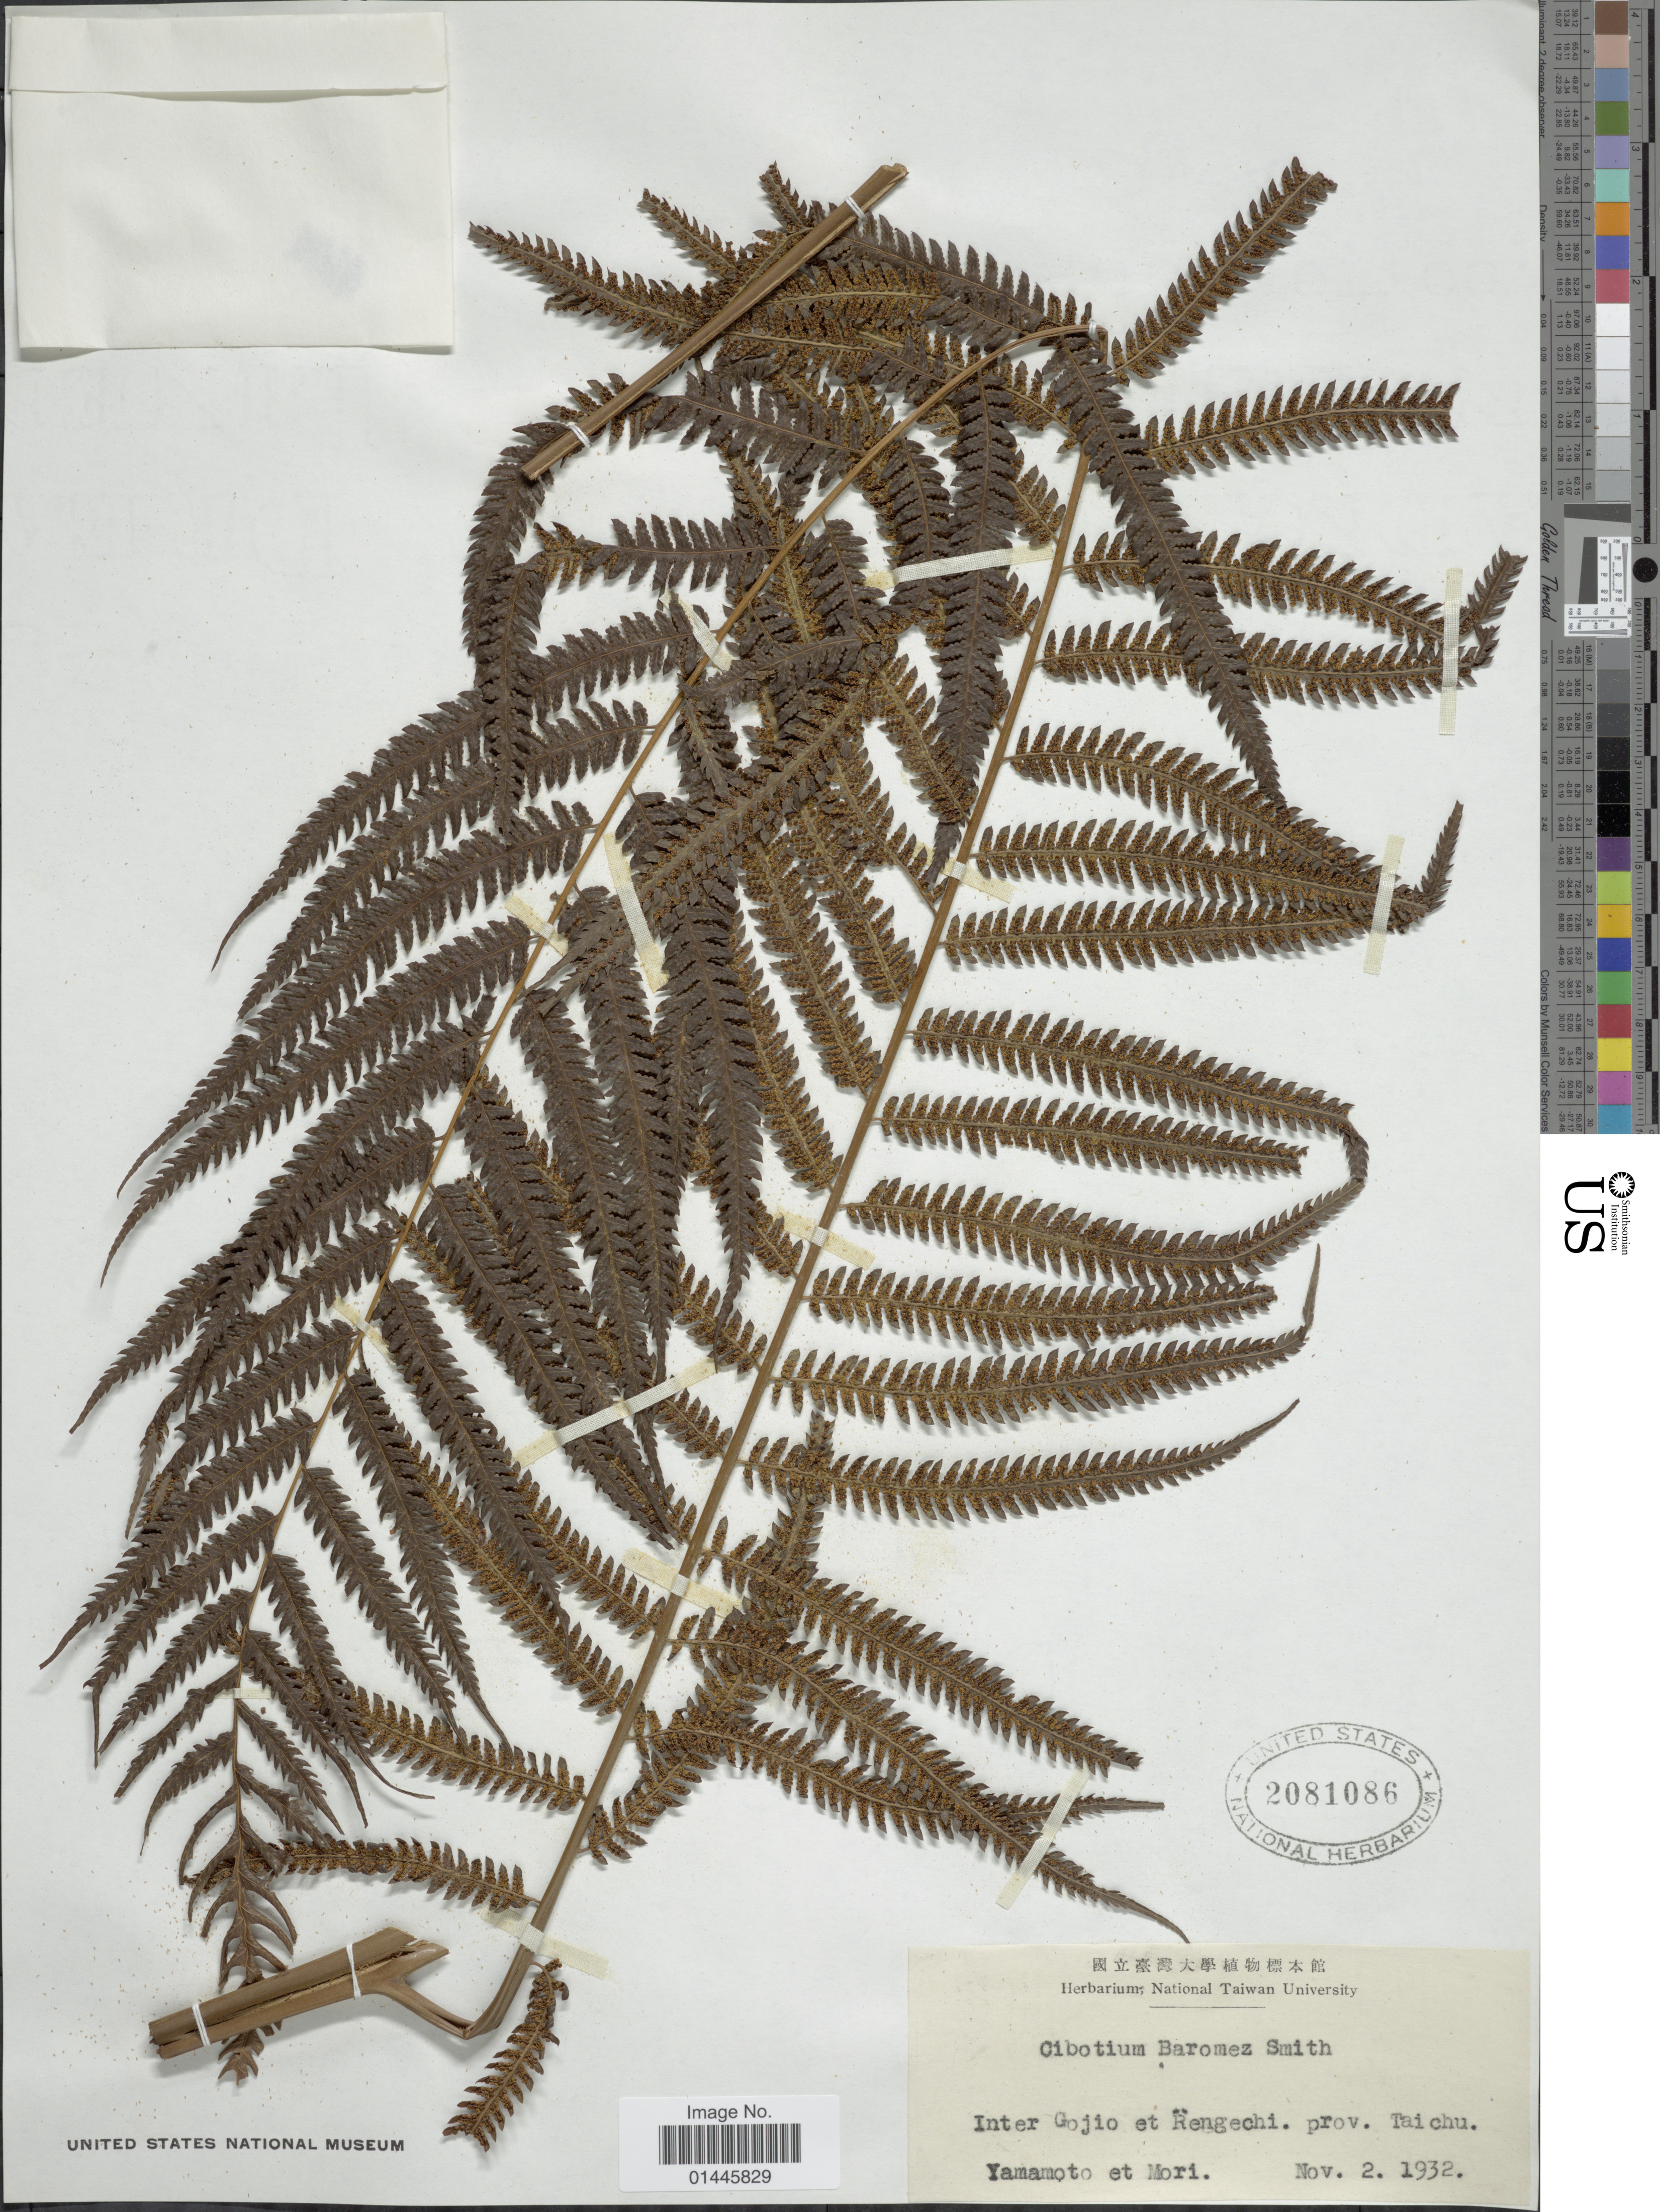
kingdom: Plantae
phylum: Tracheophyta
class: Polypodiopsida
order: Cyatheales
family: Cibotiaceae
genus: Cibotium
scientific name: Cibotium barometz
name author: (L.) J. Sm.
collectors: Yamamoto & -. Mori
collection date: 1932-11-02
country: Taiwan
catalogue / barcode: US 2081086